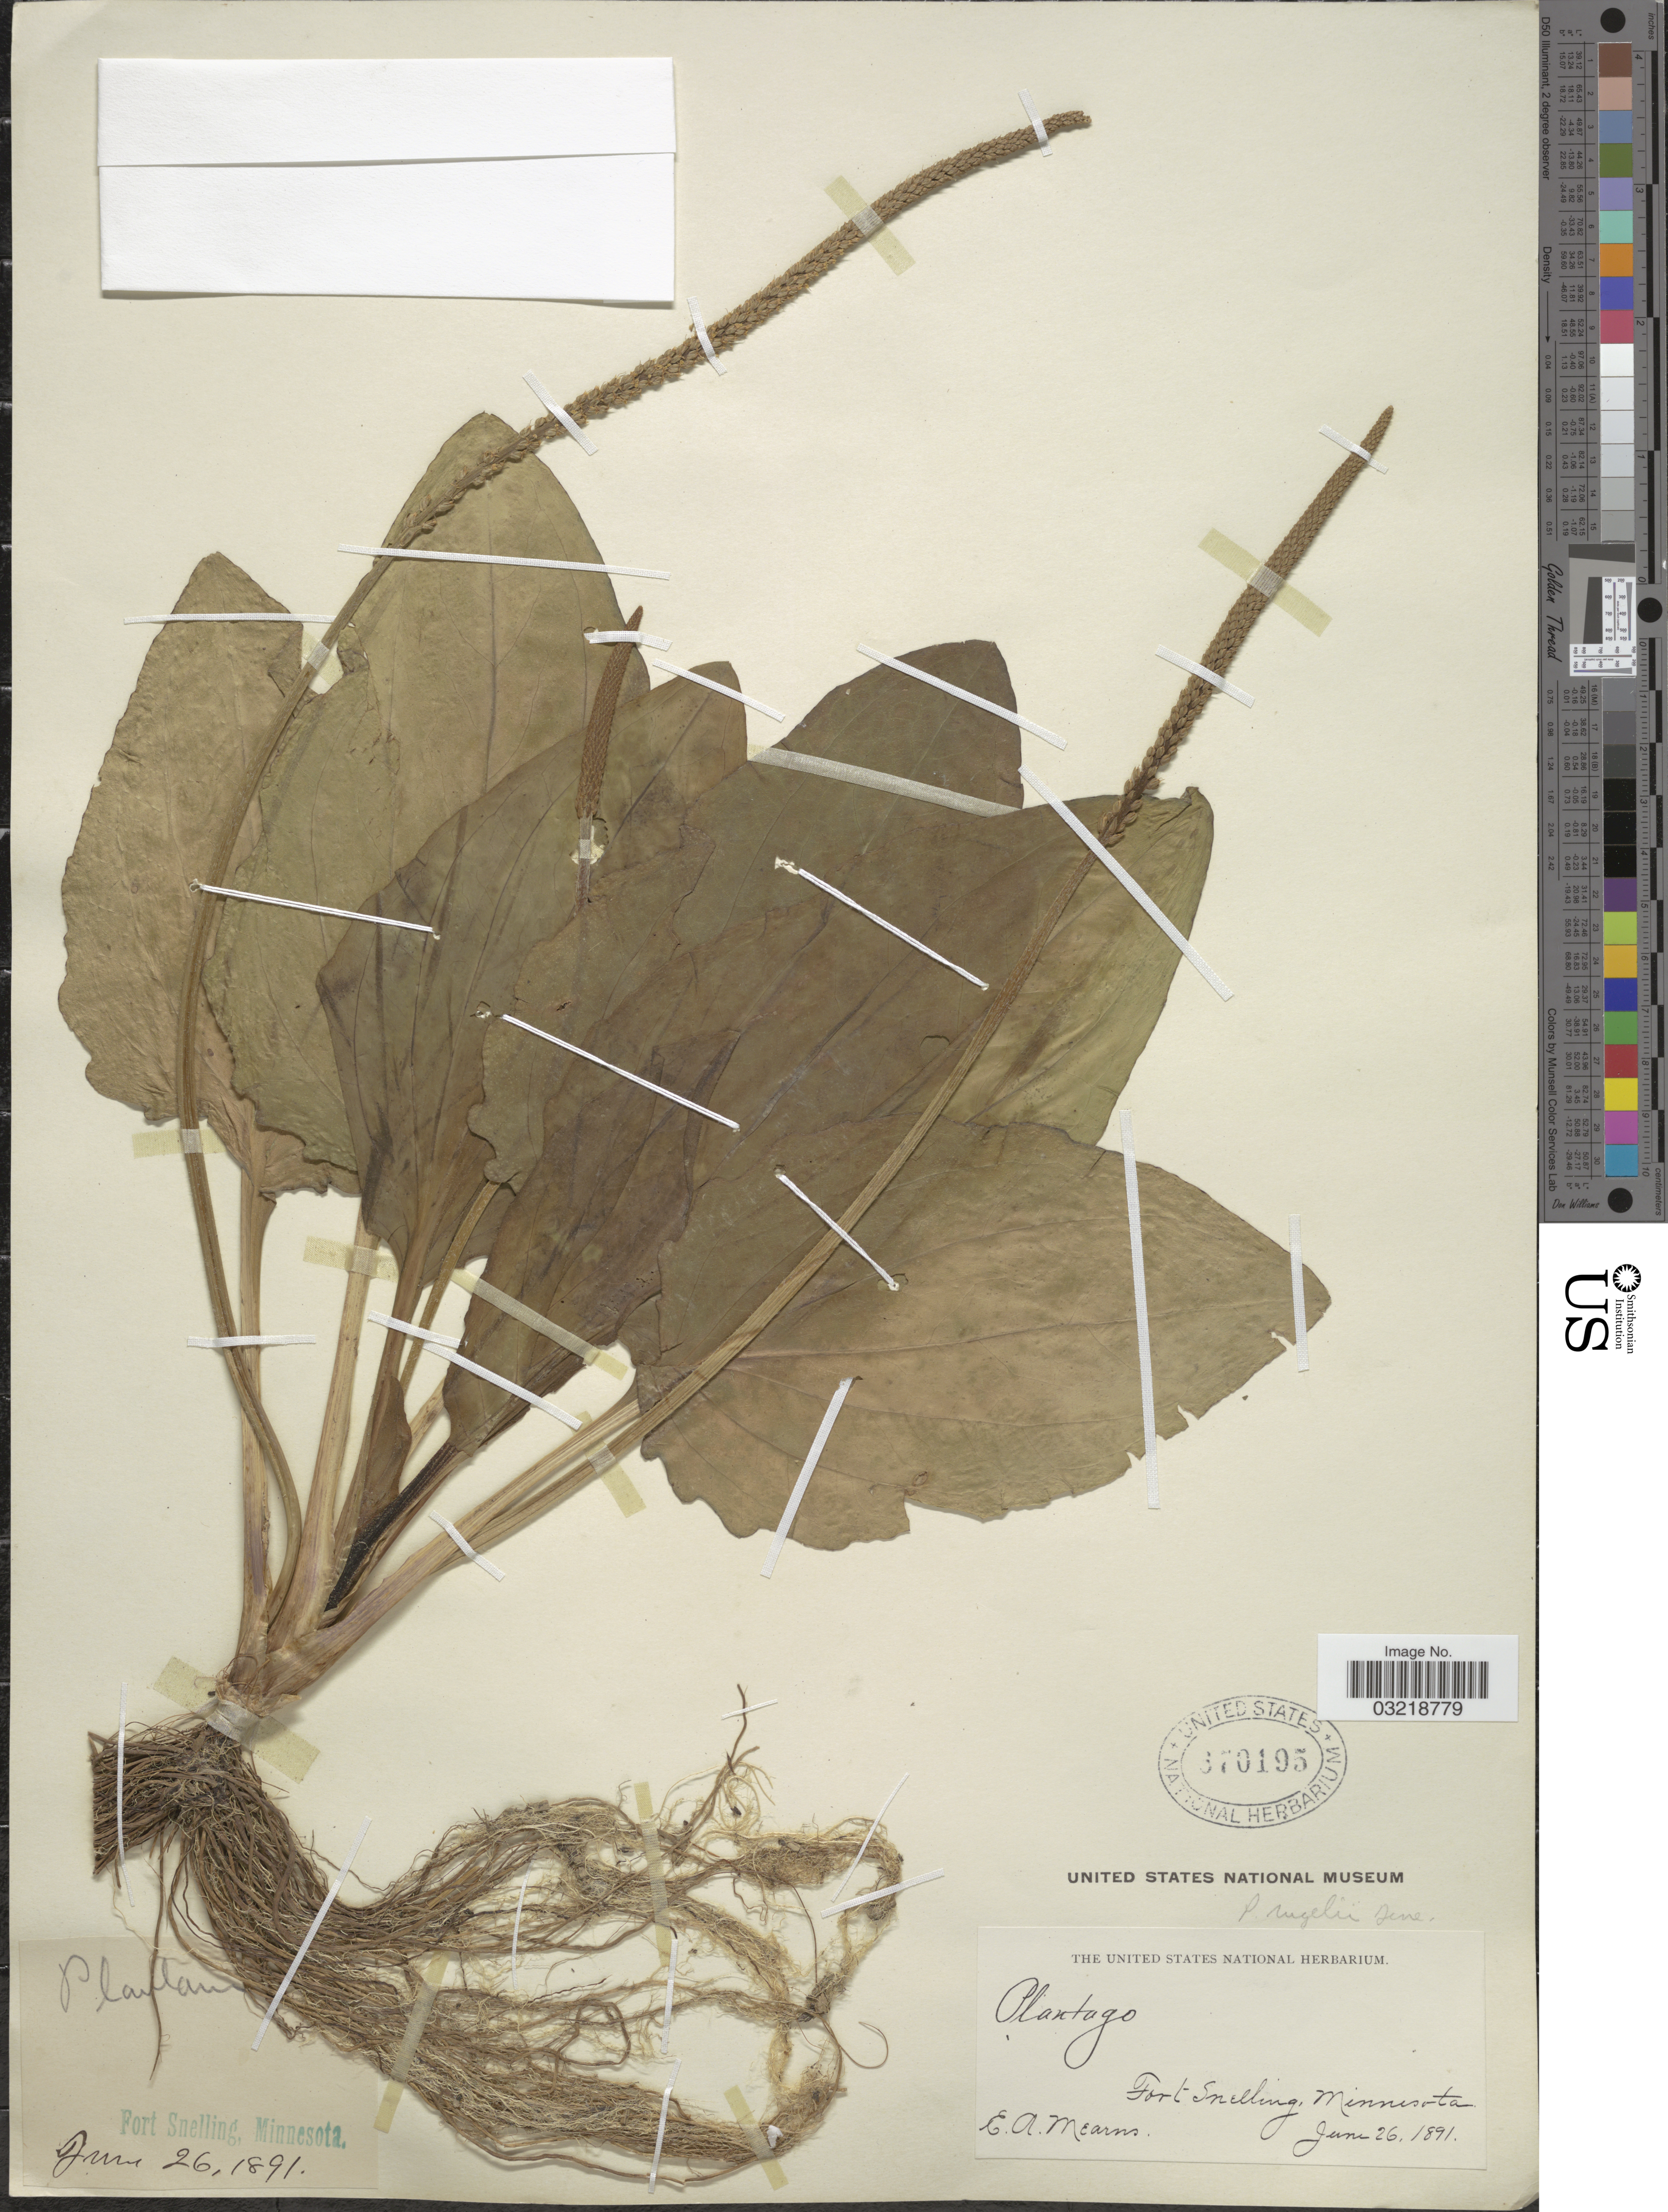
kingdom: Plantae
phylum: Tracheophyta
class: Magnoliopsida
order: Lamiales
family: Plantaginaceae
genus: Plantago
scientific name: Plantago major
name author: L.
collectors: E. A. Mearns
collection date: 1891-06-26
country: United States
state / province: Minnesota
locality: Fort Snelling.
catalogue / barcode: US 670195